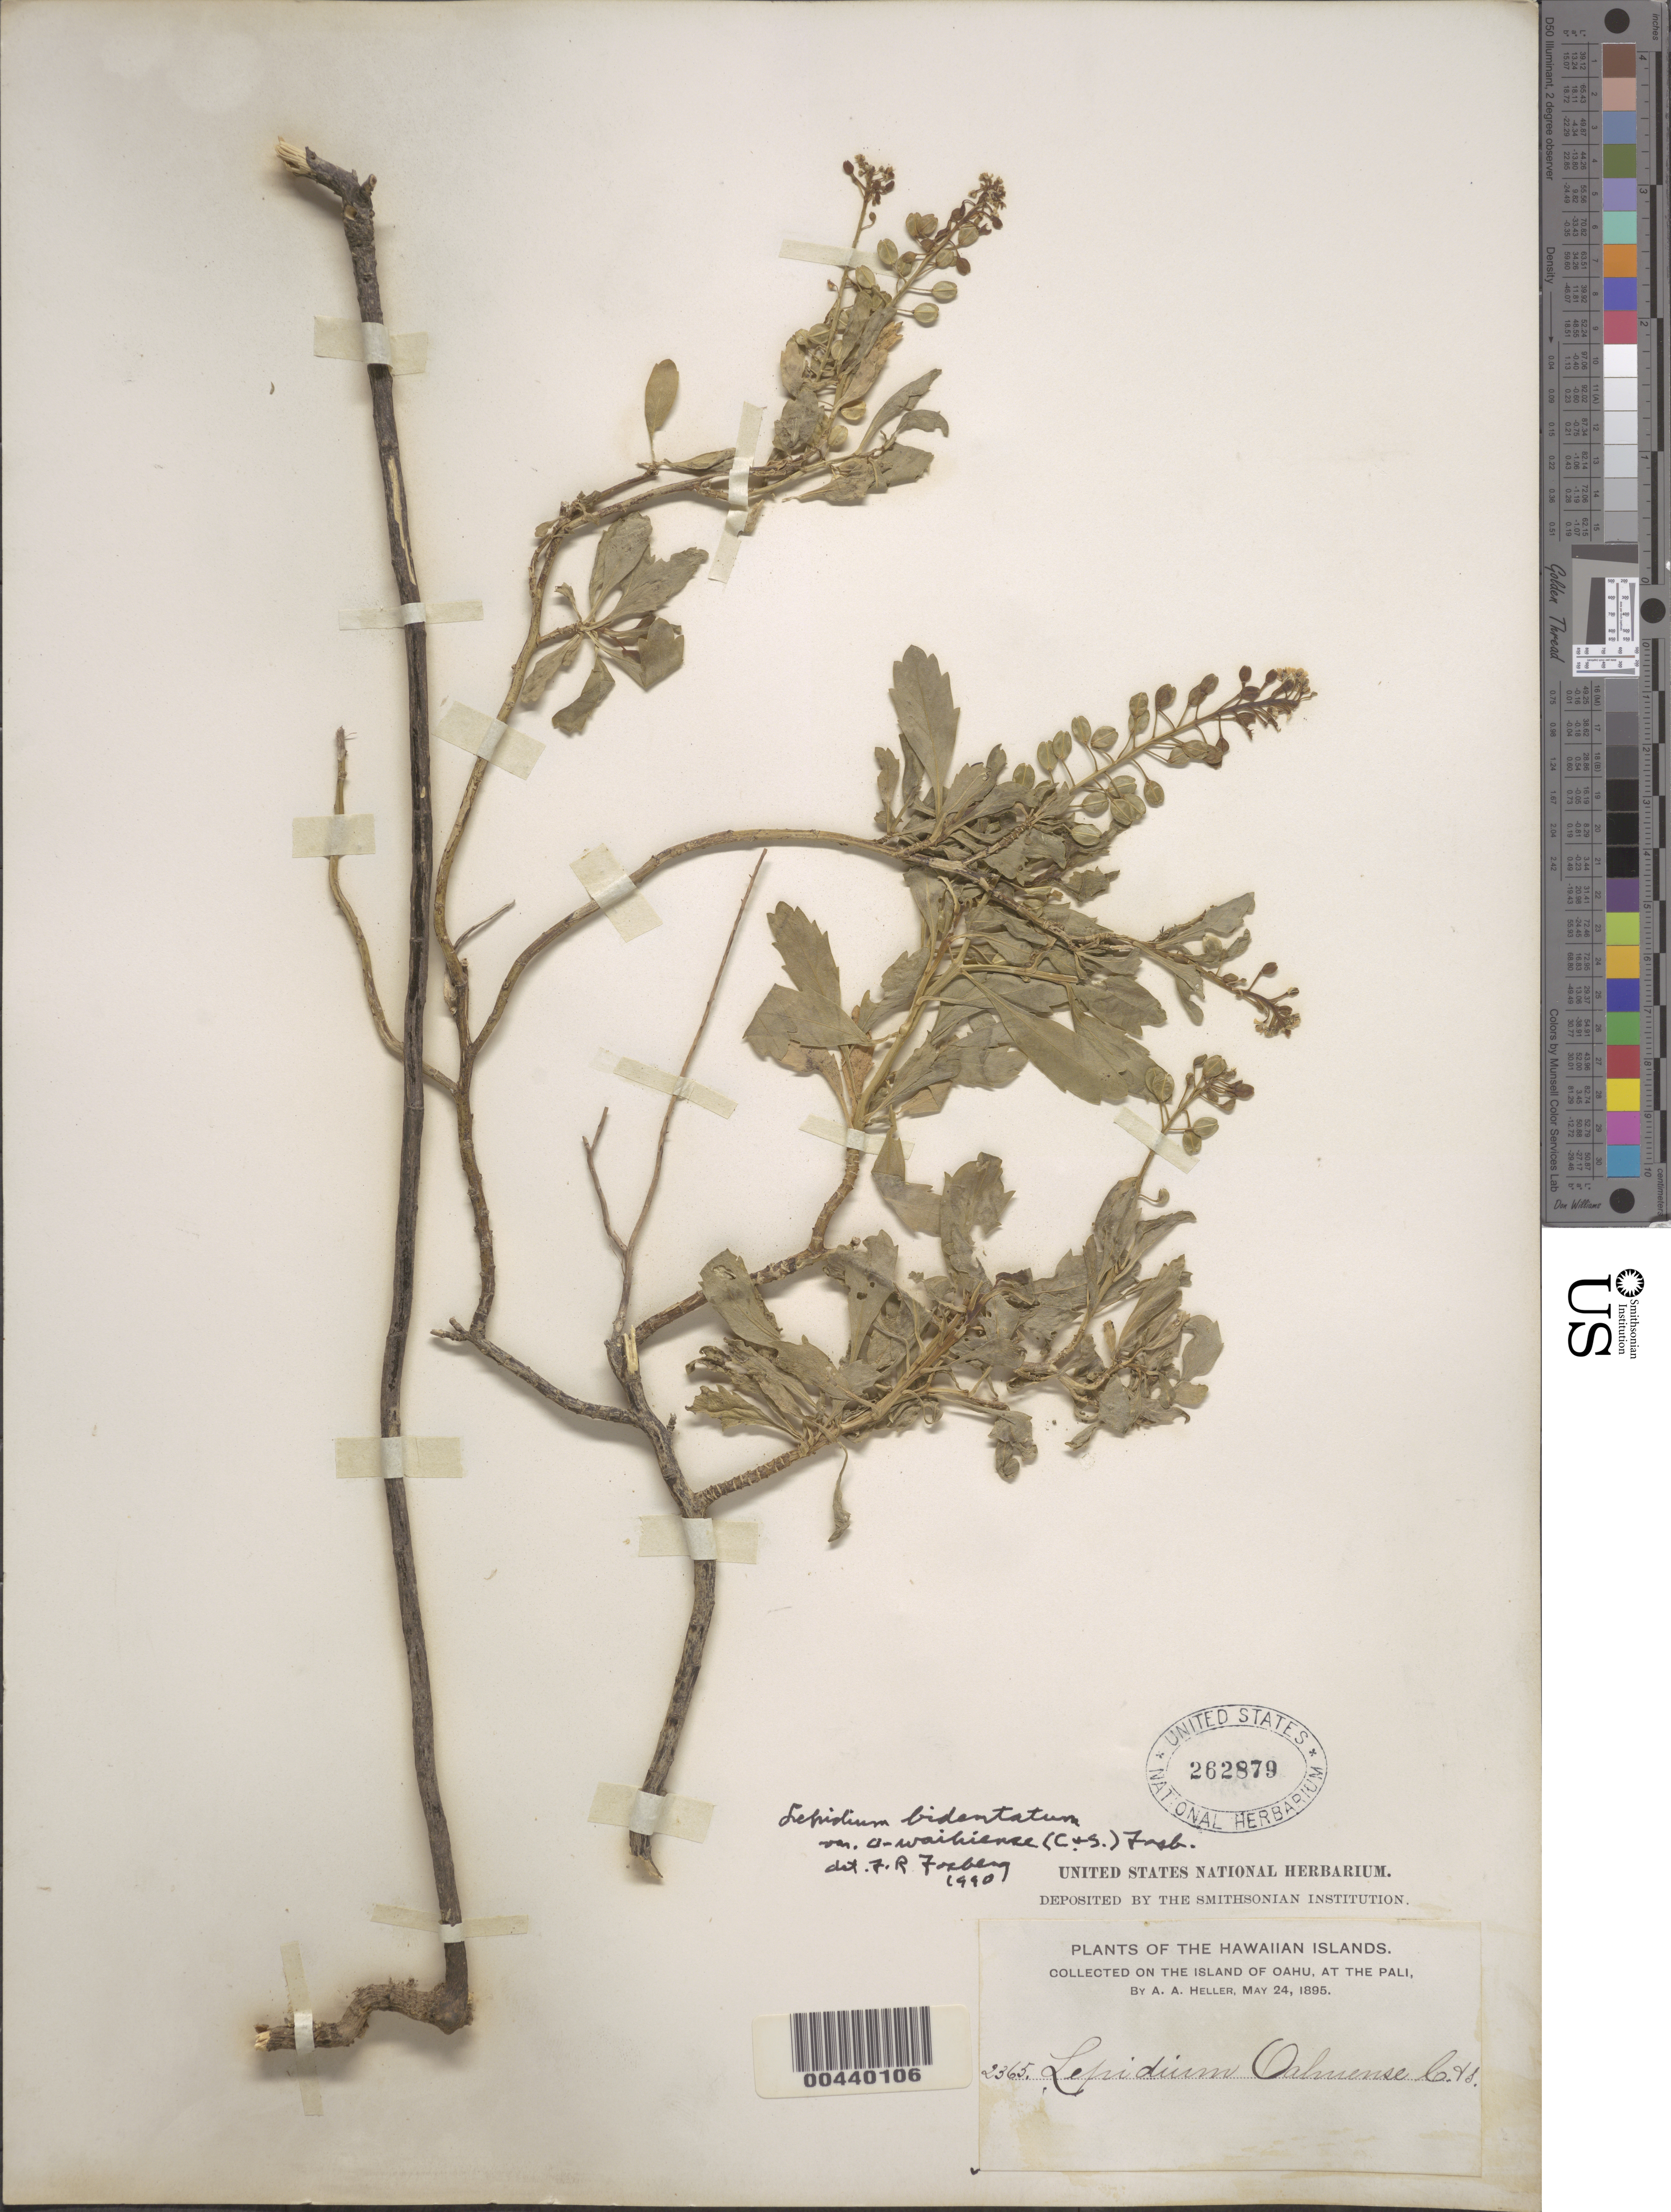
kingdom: Plantae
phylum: Tracheophyta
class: Magnoliopsida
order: Brassicales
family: Brassicaceae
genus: Lepidium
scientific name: Lepidium owaihiense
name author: Cham. & Schltdl.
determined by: Al-Shehbaz, I. A., (MO), Missouri Botanical Garden (UNITED STATES)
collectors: A. A. Heller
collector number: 2365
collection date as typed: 24 May 1895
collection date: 1895-05-24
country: United States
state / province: Hawaii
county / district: Honolulu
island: Oahu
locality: At the Pali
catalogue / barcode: US 262879